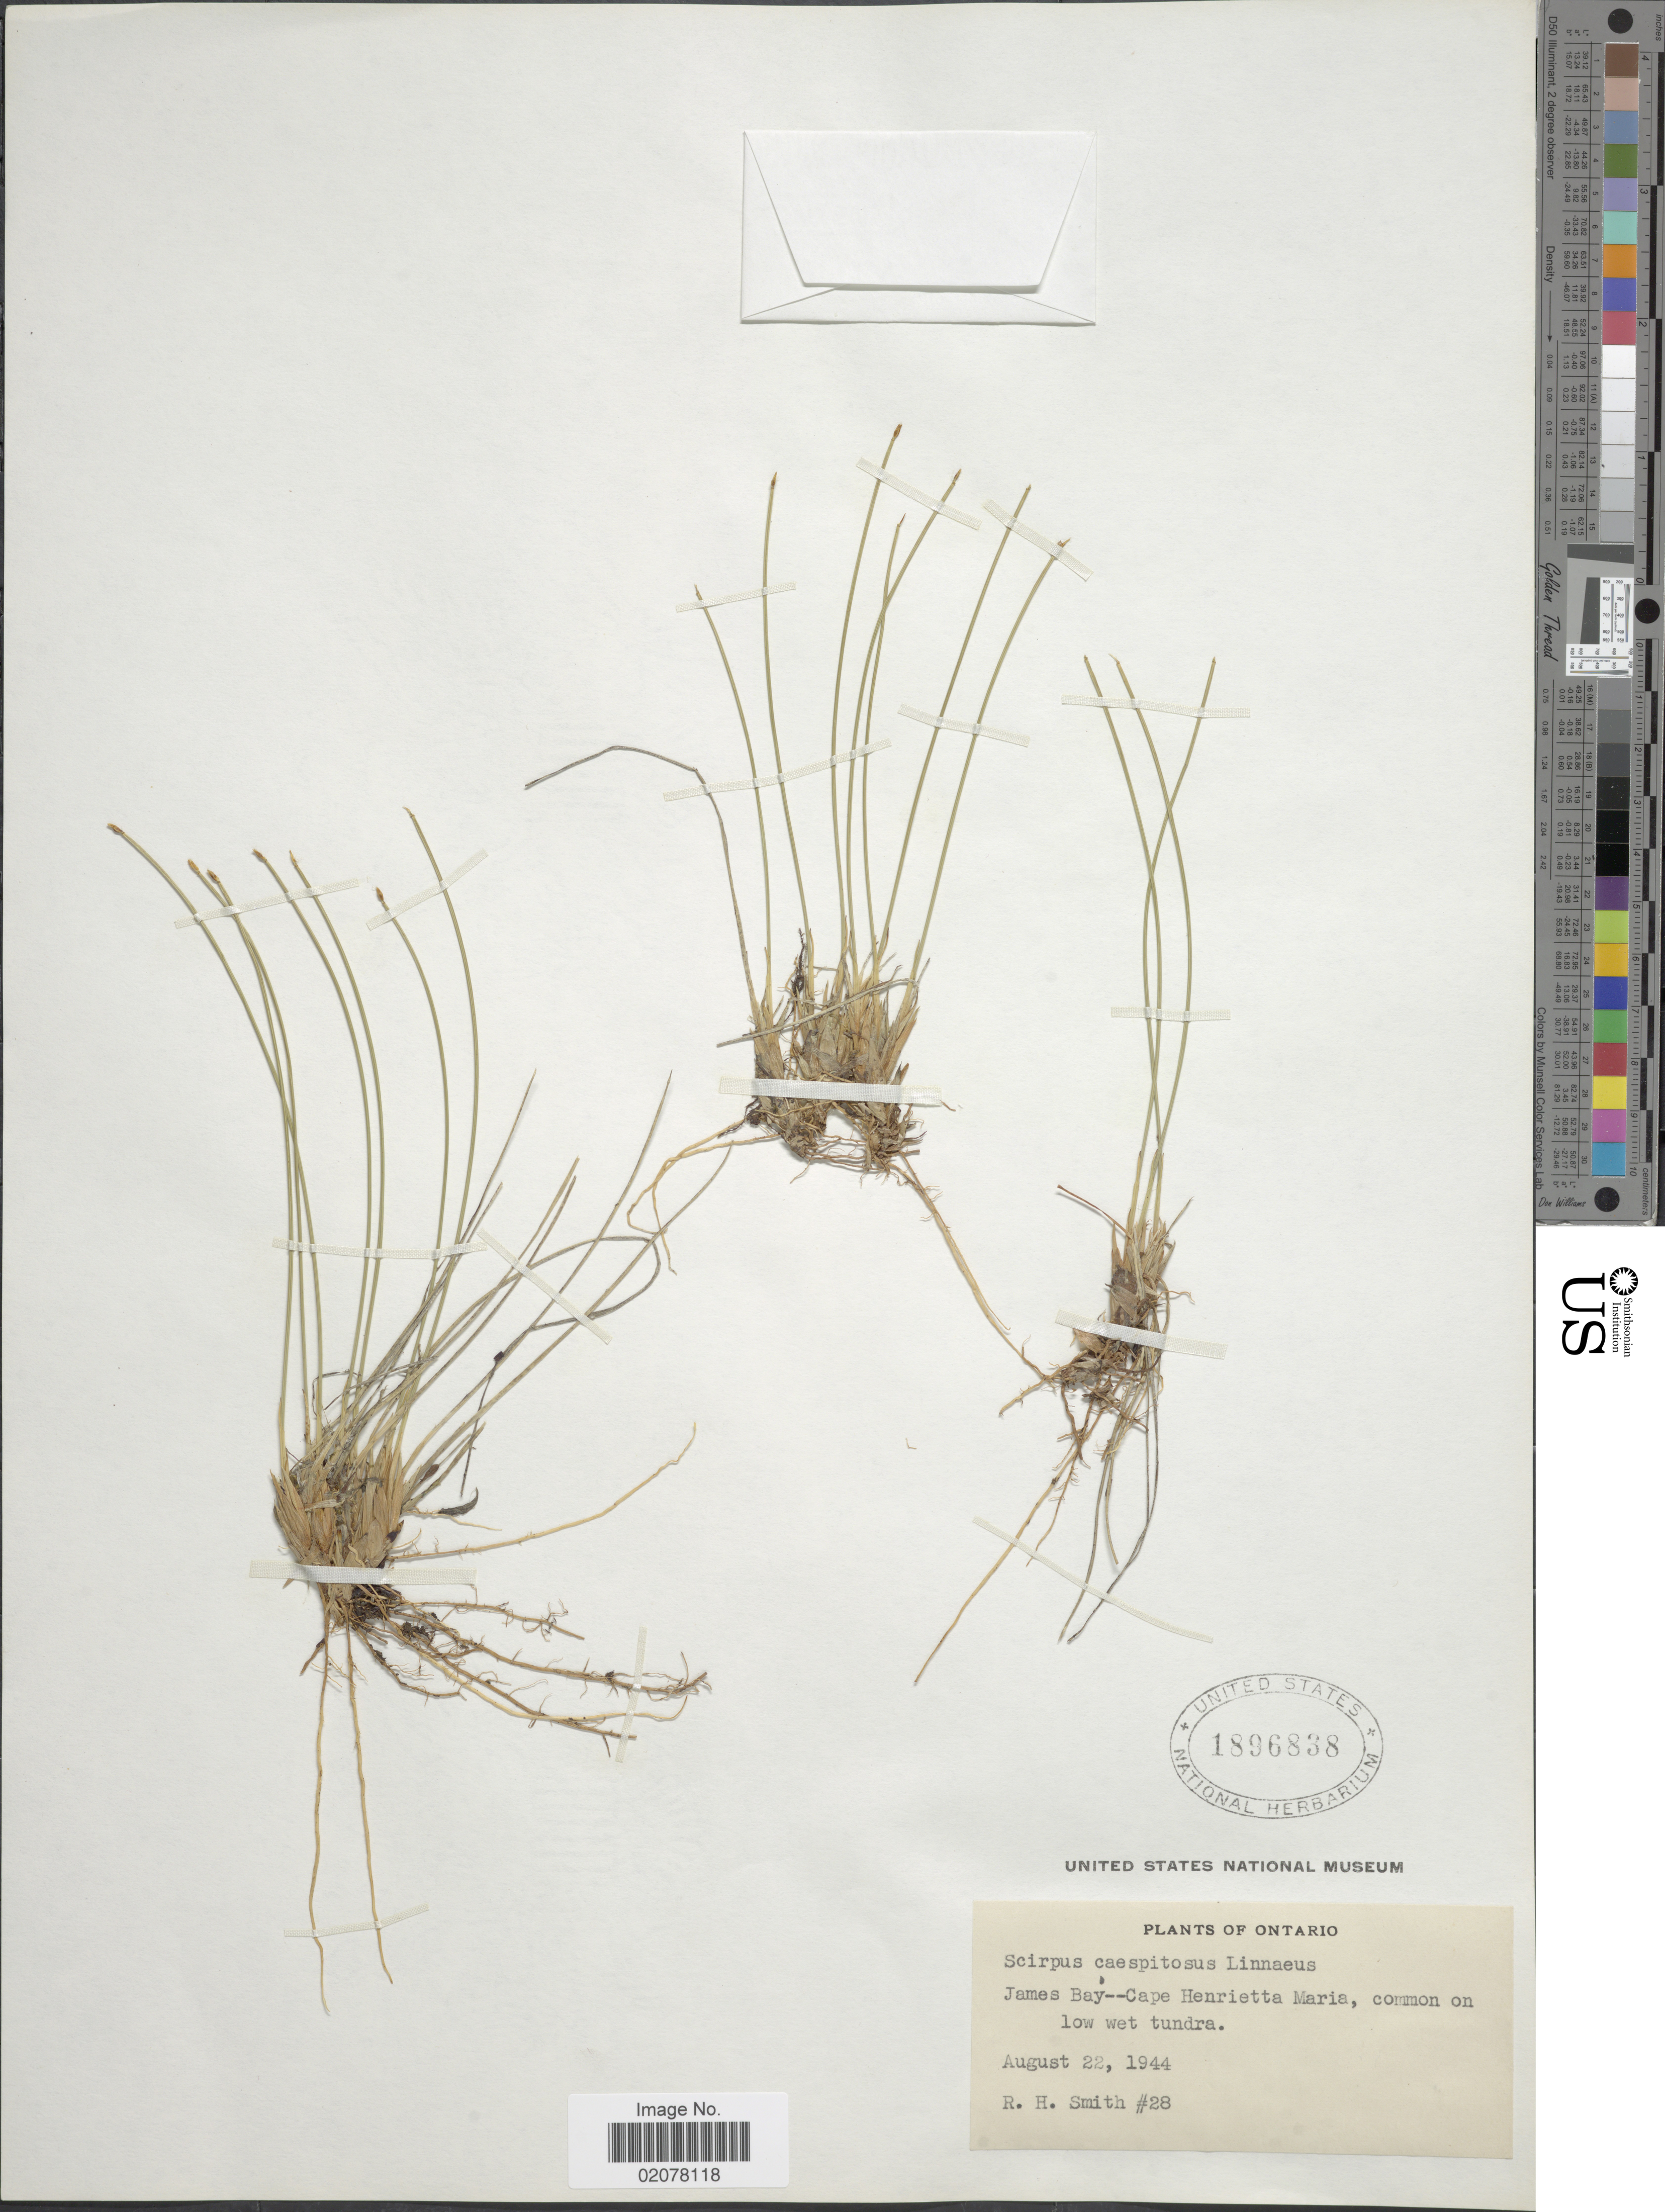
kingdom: Plantae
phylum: Tracheophyta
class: Liliopsida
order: Poales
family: Cyperaceae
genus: Trichophorum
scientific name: Trichophorum cespitosum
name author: (L.) Hartm.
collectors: R. H. Smith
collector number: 28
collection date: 1944-08-22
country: Canada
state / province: Ontario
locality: James Bay -- Cape Henrietta Maria, common on low wet tundra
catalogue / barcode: US 1896838